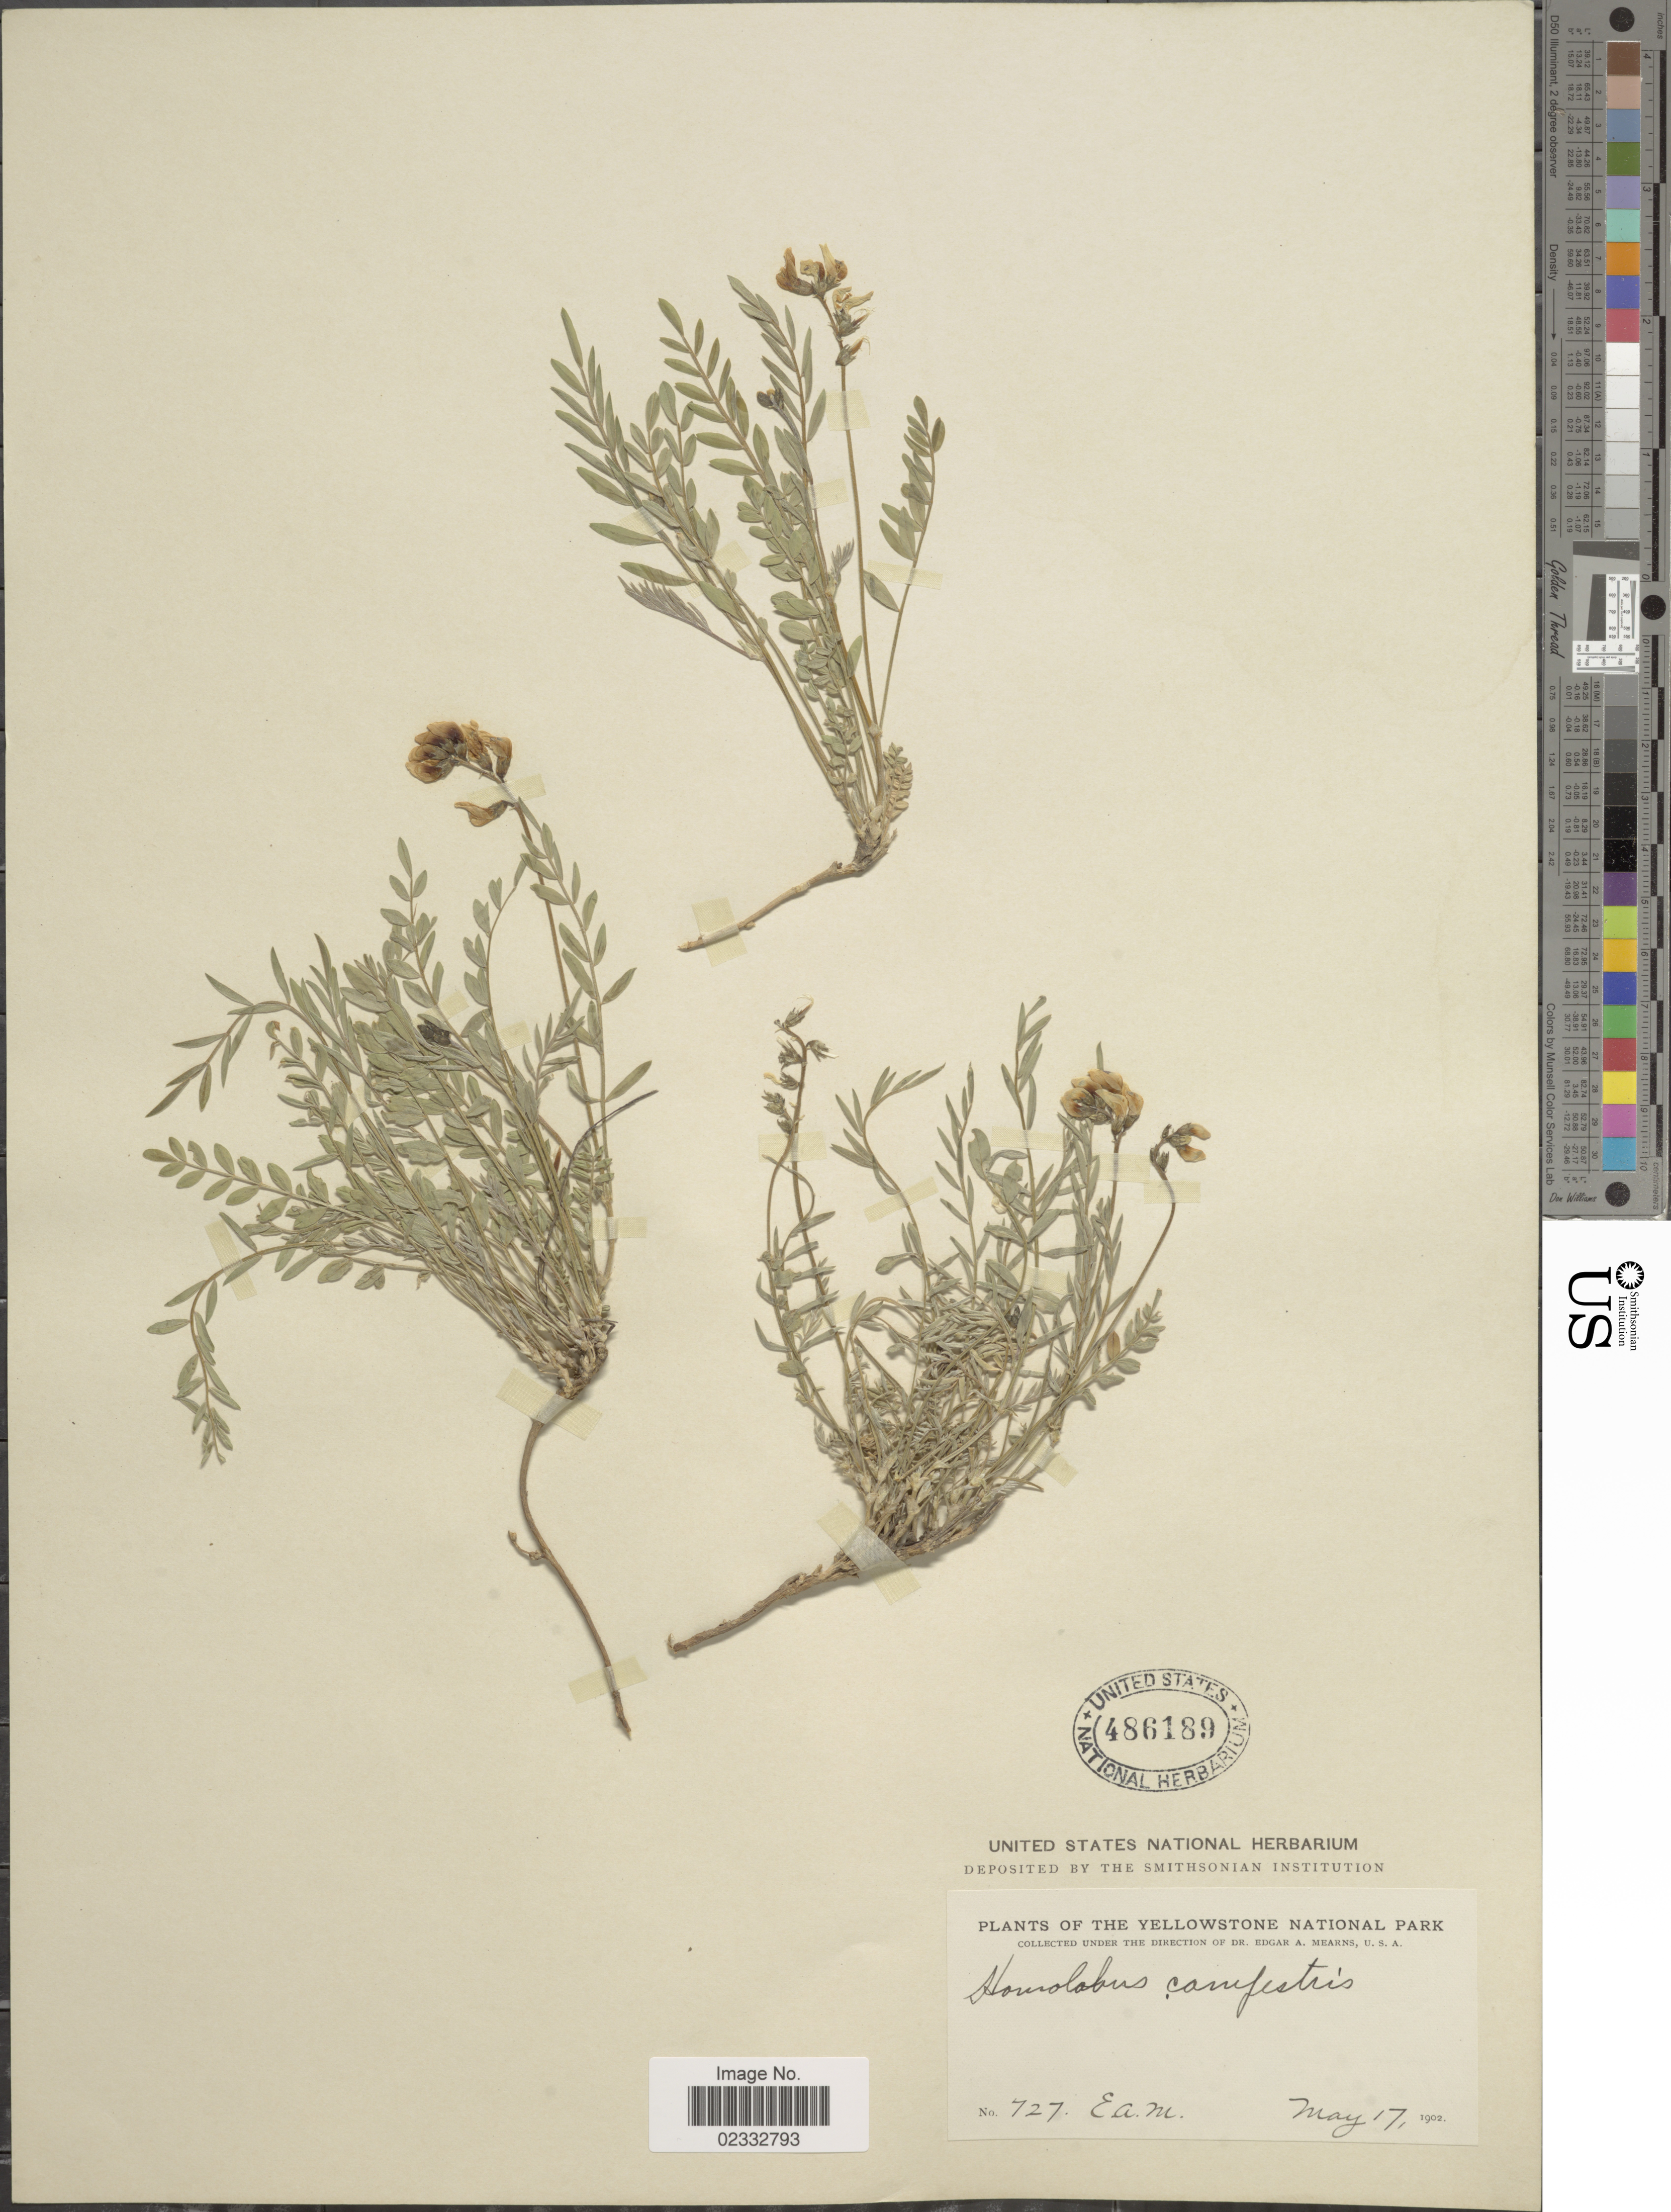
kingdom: Plantae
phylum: Tracheophyta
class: Magnoliopsida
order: Fabales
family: Fabaceae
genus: Astragalus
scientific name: Astragalus microcarpus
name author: A. DC.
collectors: E. A. Mearns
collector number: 727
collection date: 1902-05-17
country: United States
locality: Yellowstone National Park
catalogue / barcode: US 486189